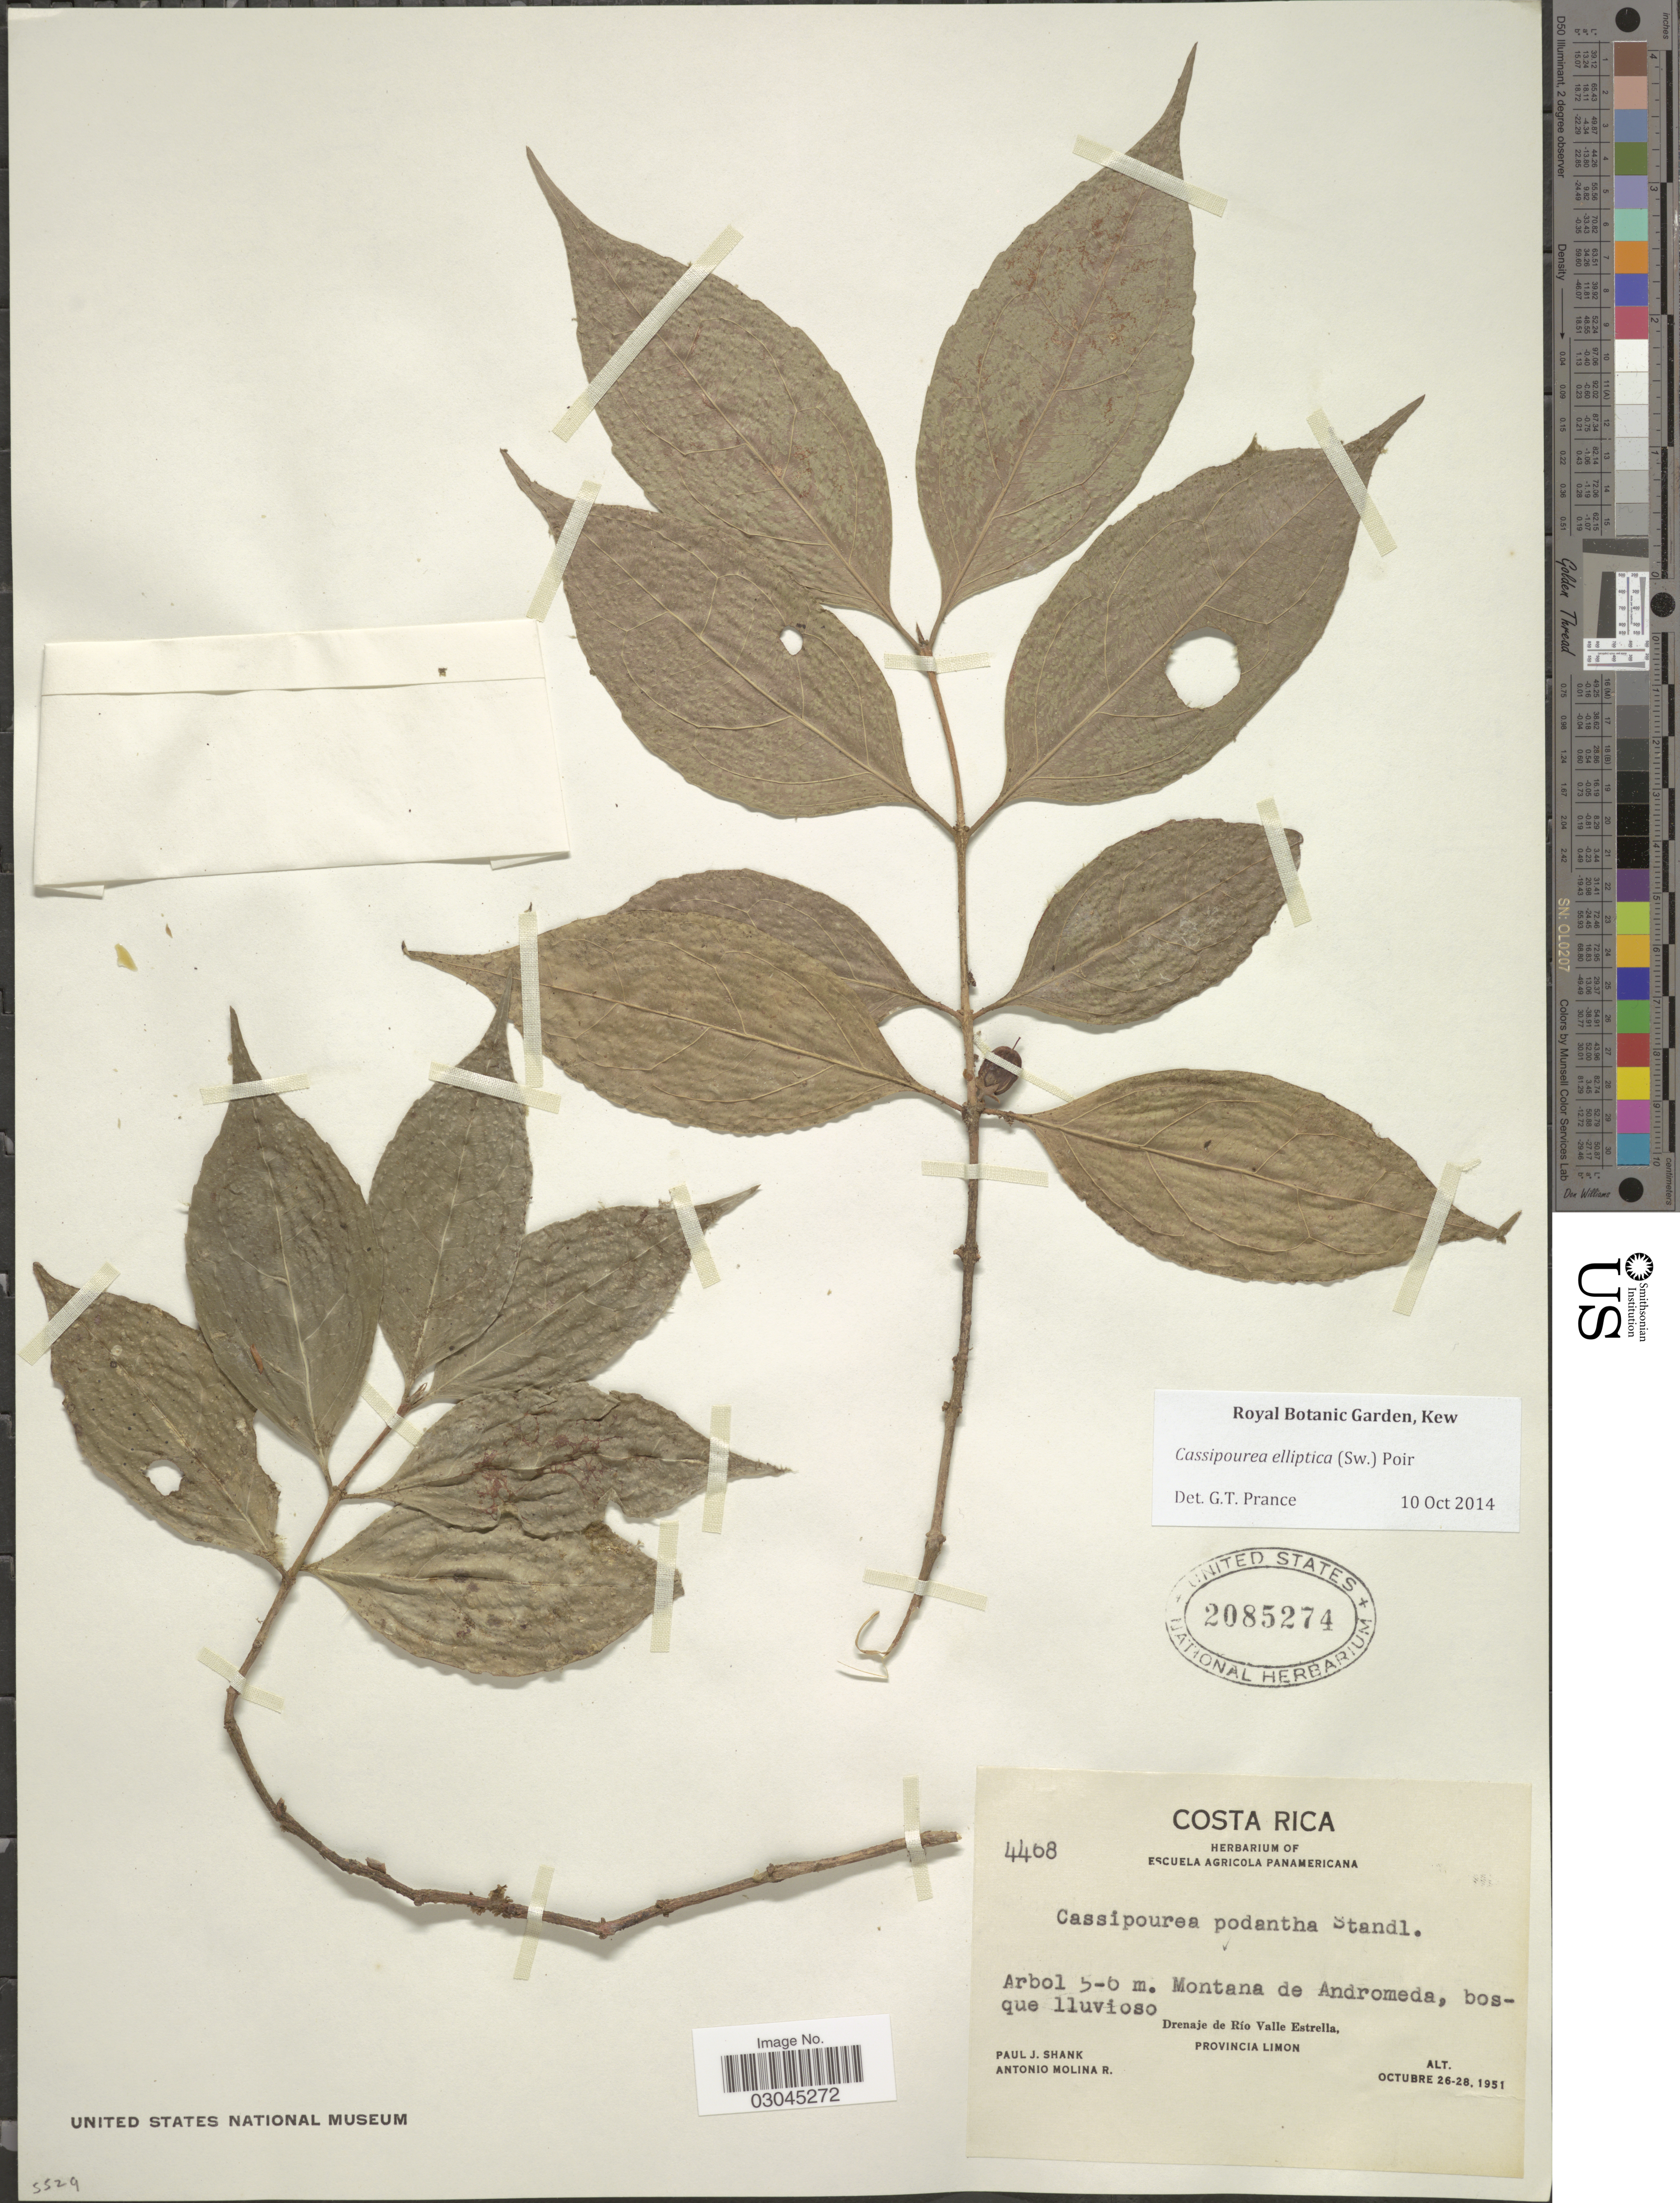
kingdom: Plantae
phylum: Tracheophyta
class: Magnoliopsida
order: Malpighiales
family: Rhizophoraceae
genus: Cassipourea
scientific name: Cassipourea elliptica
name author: (Sw.) Poir.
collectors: P. J. Shank & A. Molina R.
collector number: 4468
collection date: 1951-10-26/1951-10-28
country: Costa Rica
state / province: Limón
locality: Montana de Andromeda. Drenaje de Río Valle Estrella.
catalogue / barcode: US 2085274